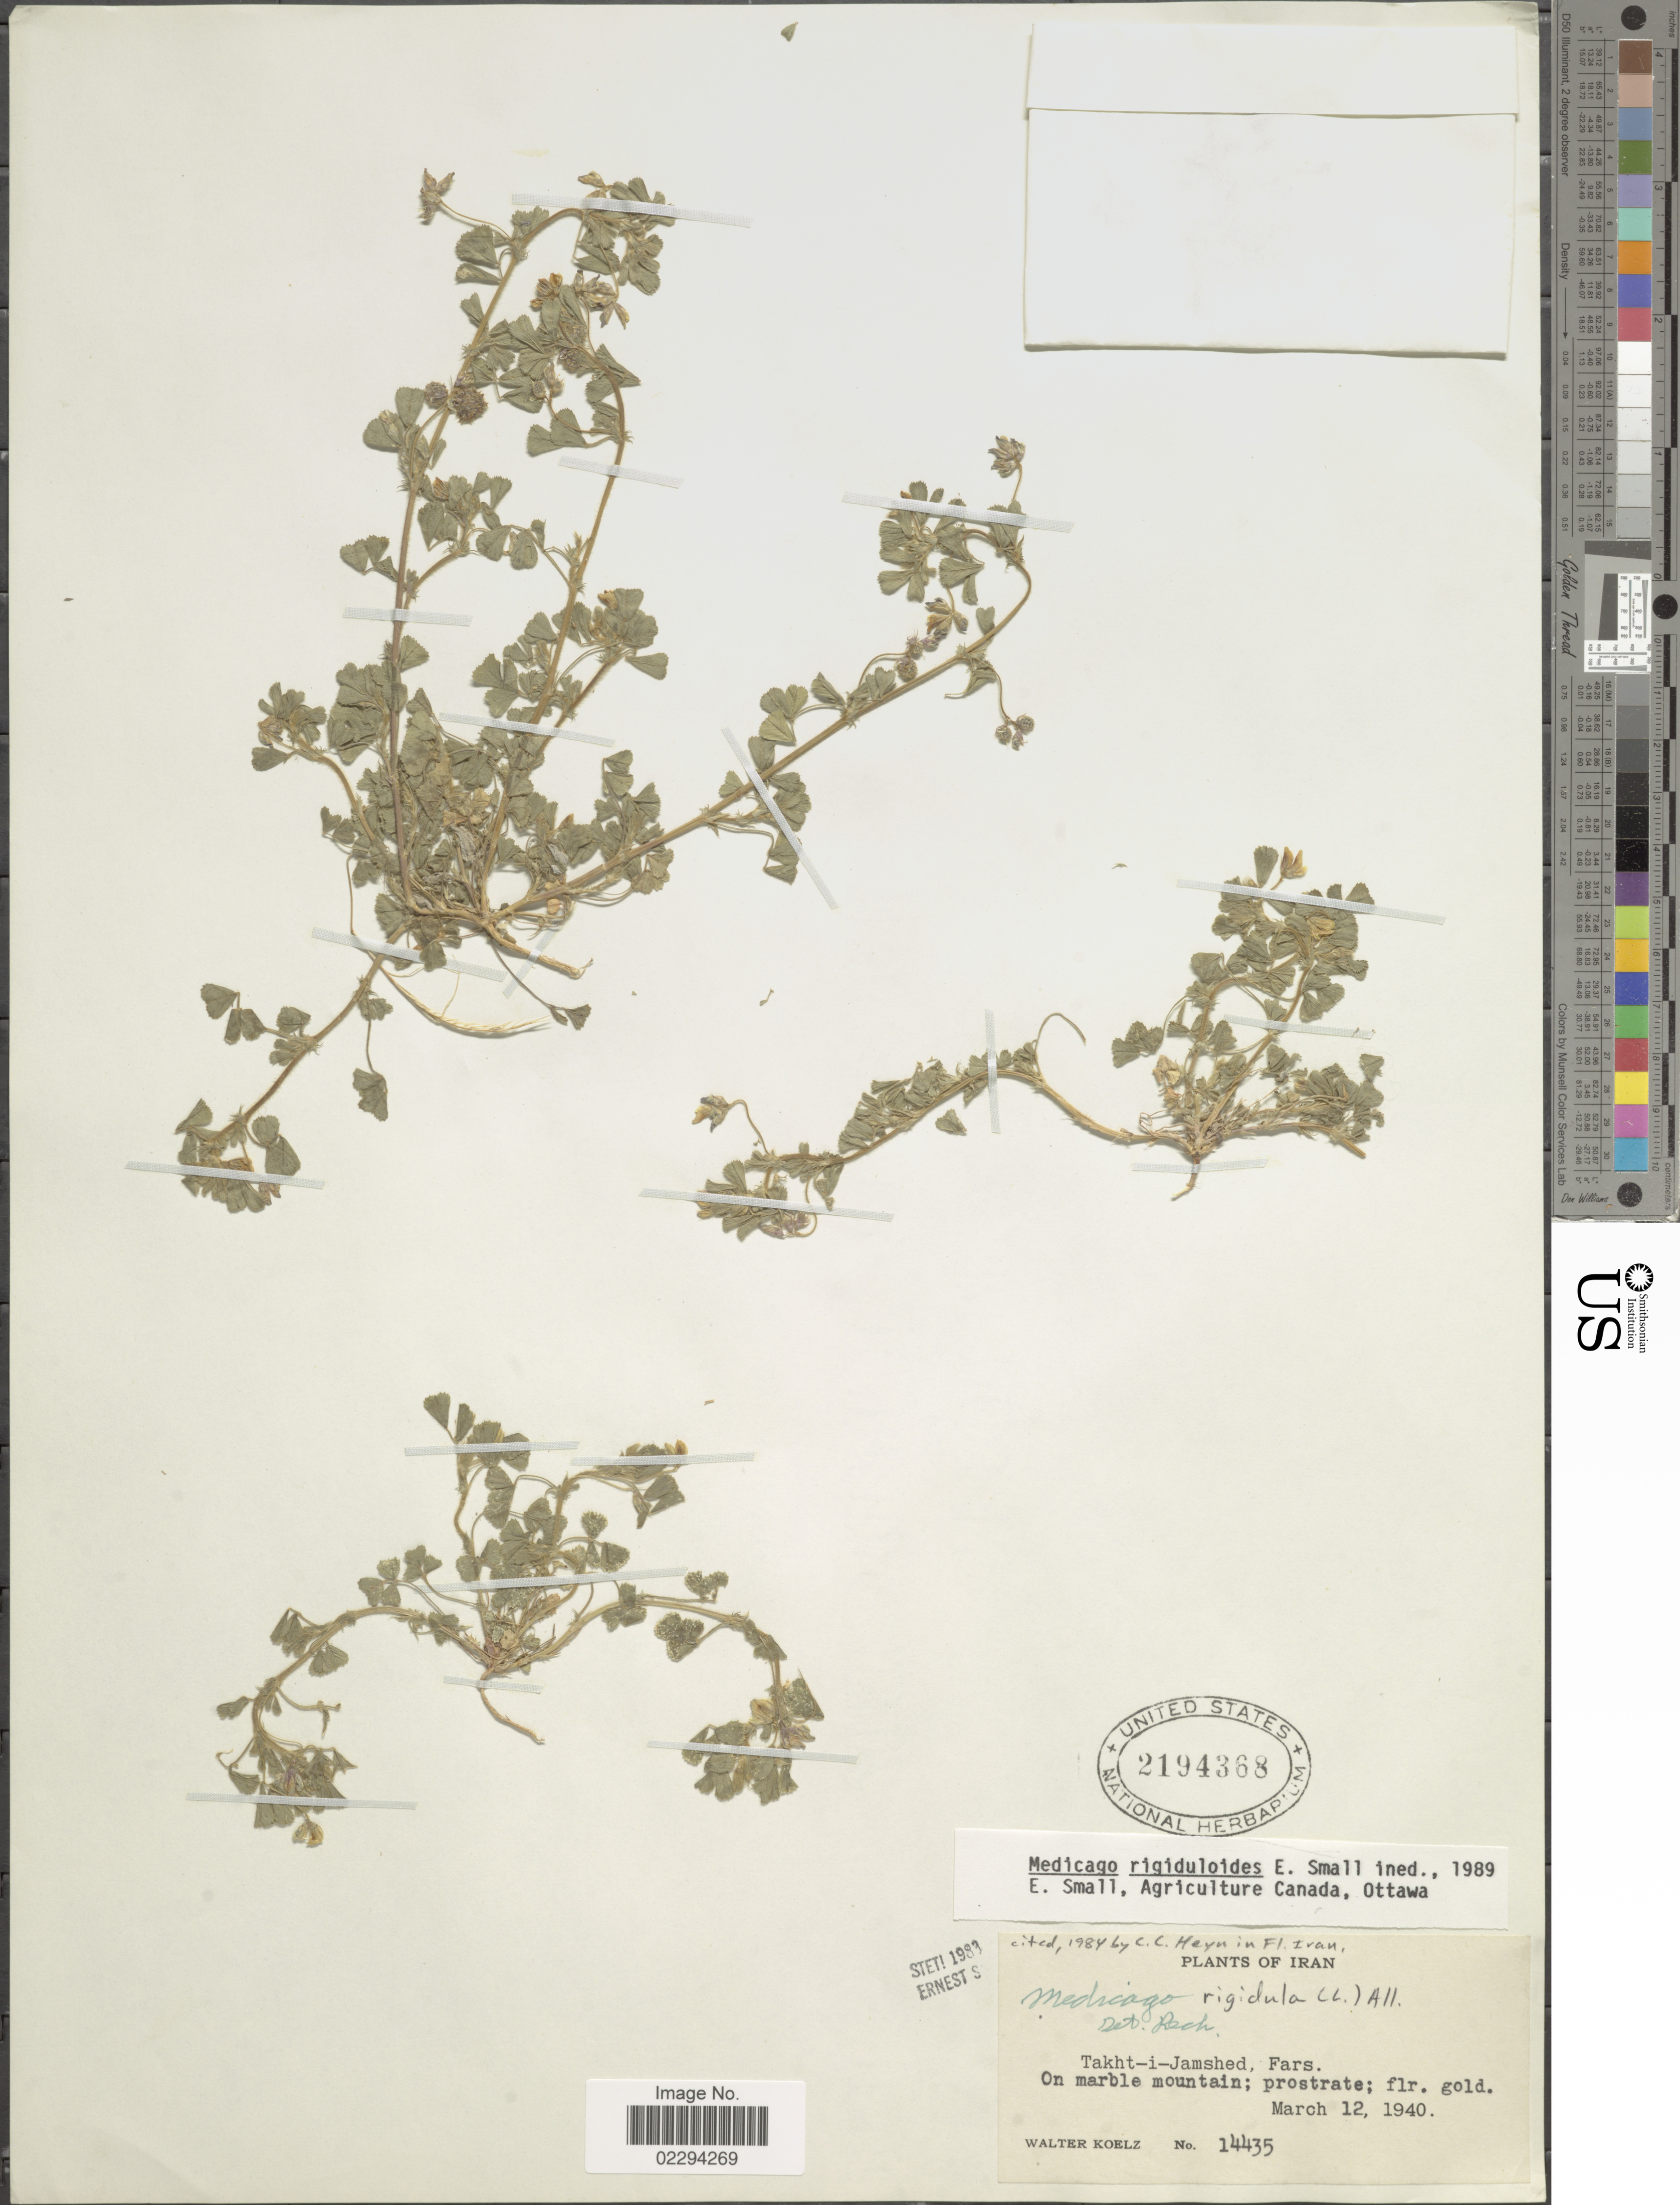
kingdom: Plantae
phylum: Tracheophyta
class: Magnoliopsida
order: Fabales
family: Fabaceae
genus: Medicago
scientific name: Medicago rigiduloides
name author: Small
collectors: W. N. Koelz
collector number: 14435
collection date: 1940-03-12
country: Iran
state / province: Fars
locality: Takht-i-Jamshed, on marble mountain.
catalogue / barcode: US 2194368